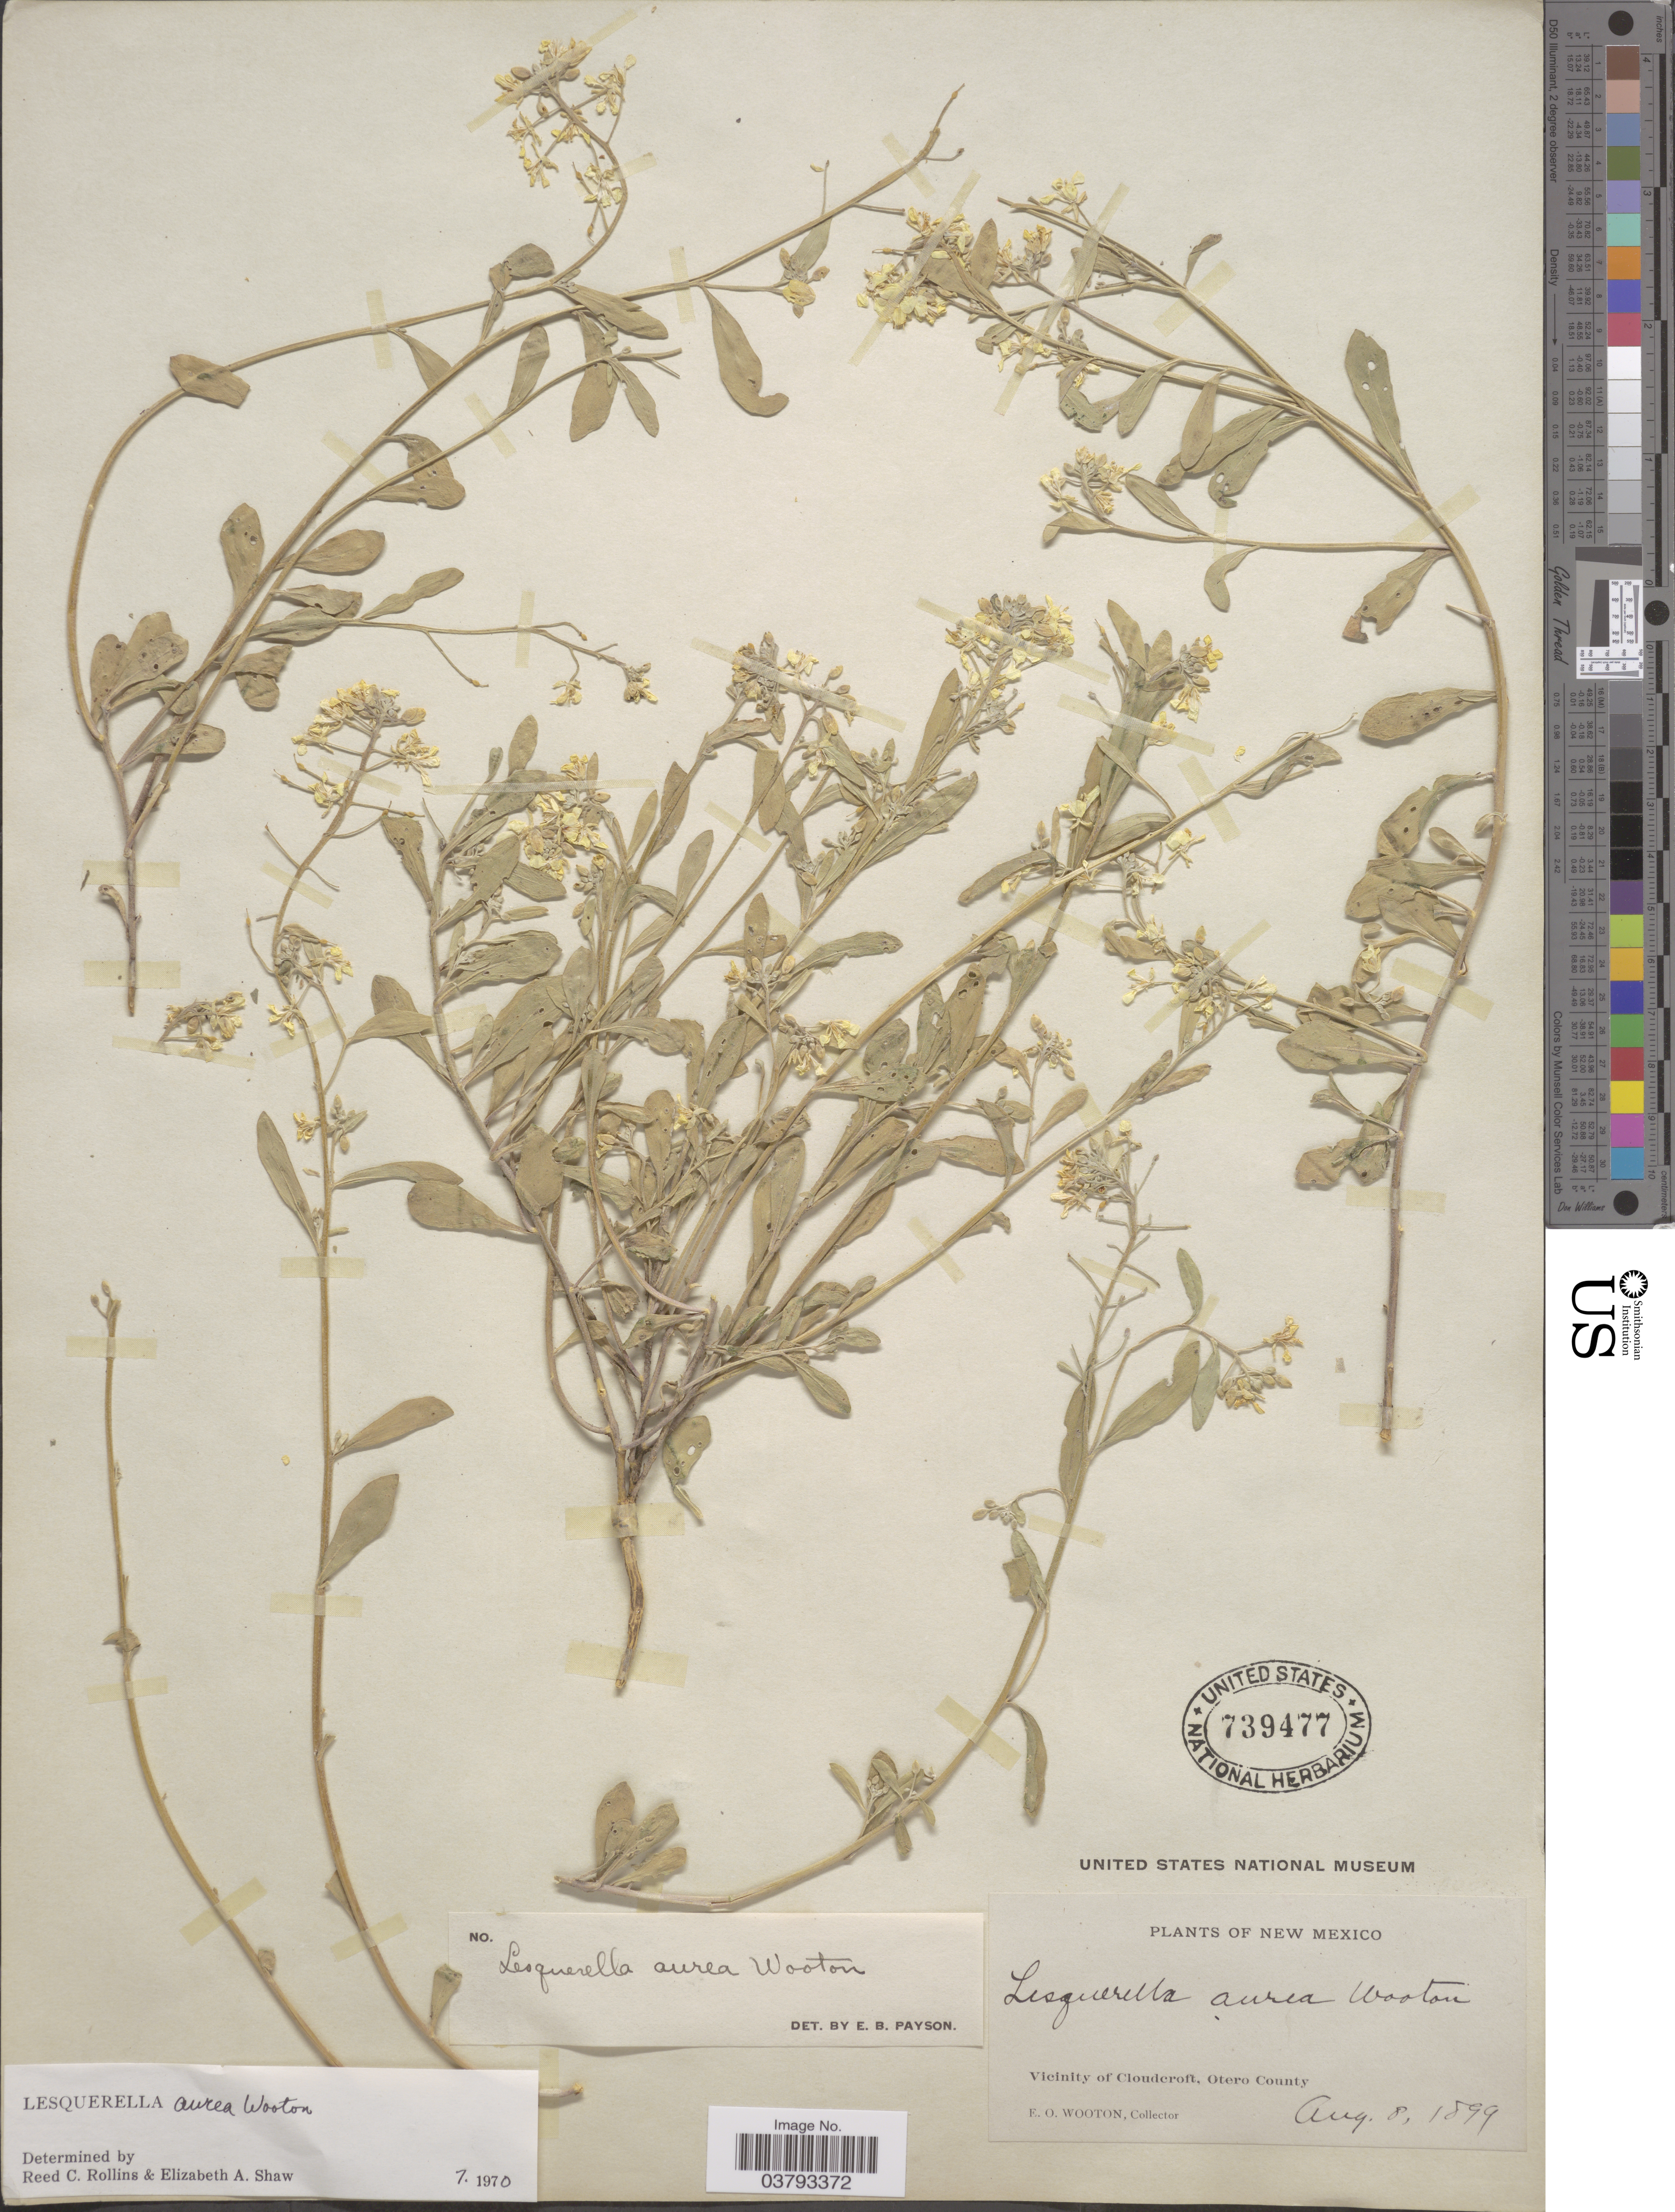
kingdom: Plantae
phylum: Tracheophyta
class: Magnoliopsida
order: Brassicales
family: Brassicaceae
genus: Lesquerella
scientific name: Lesquerella aurea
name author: Wooton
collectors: E. O. Wooton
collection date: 1899-08-08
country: United States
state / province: New Mexico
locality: Vicinity of Cloudcroft, Otero County.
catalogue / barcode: US 739477